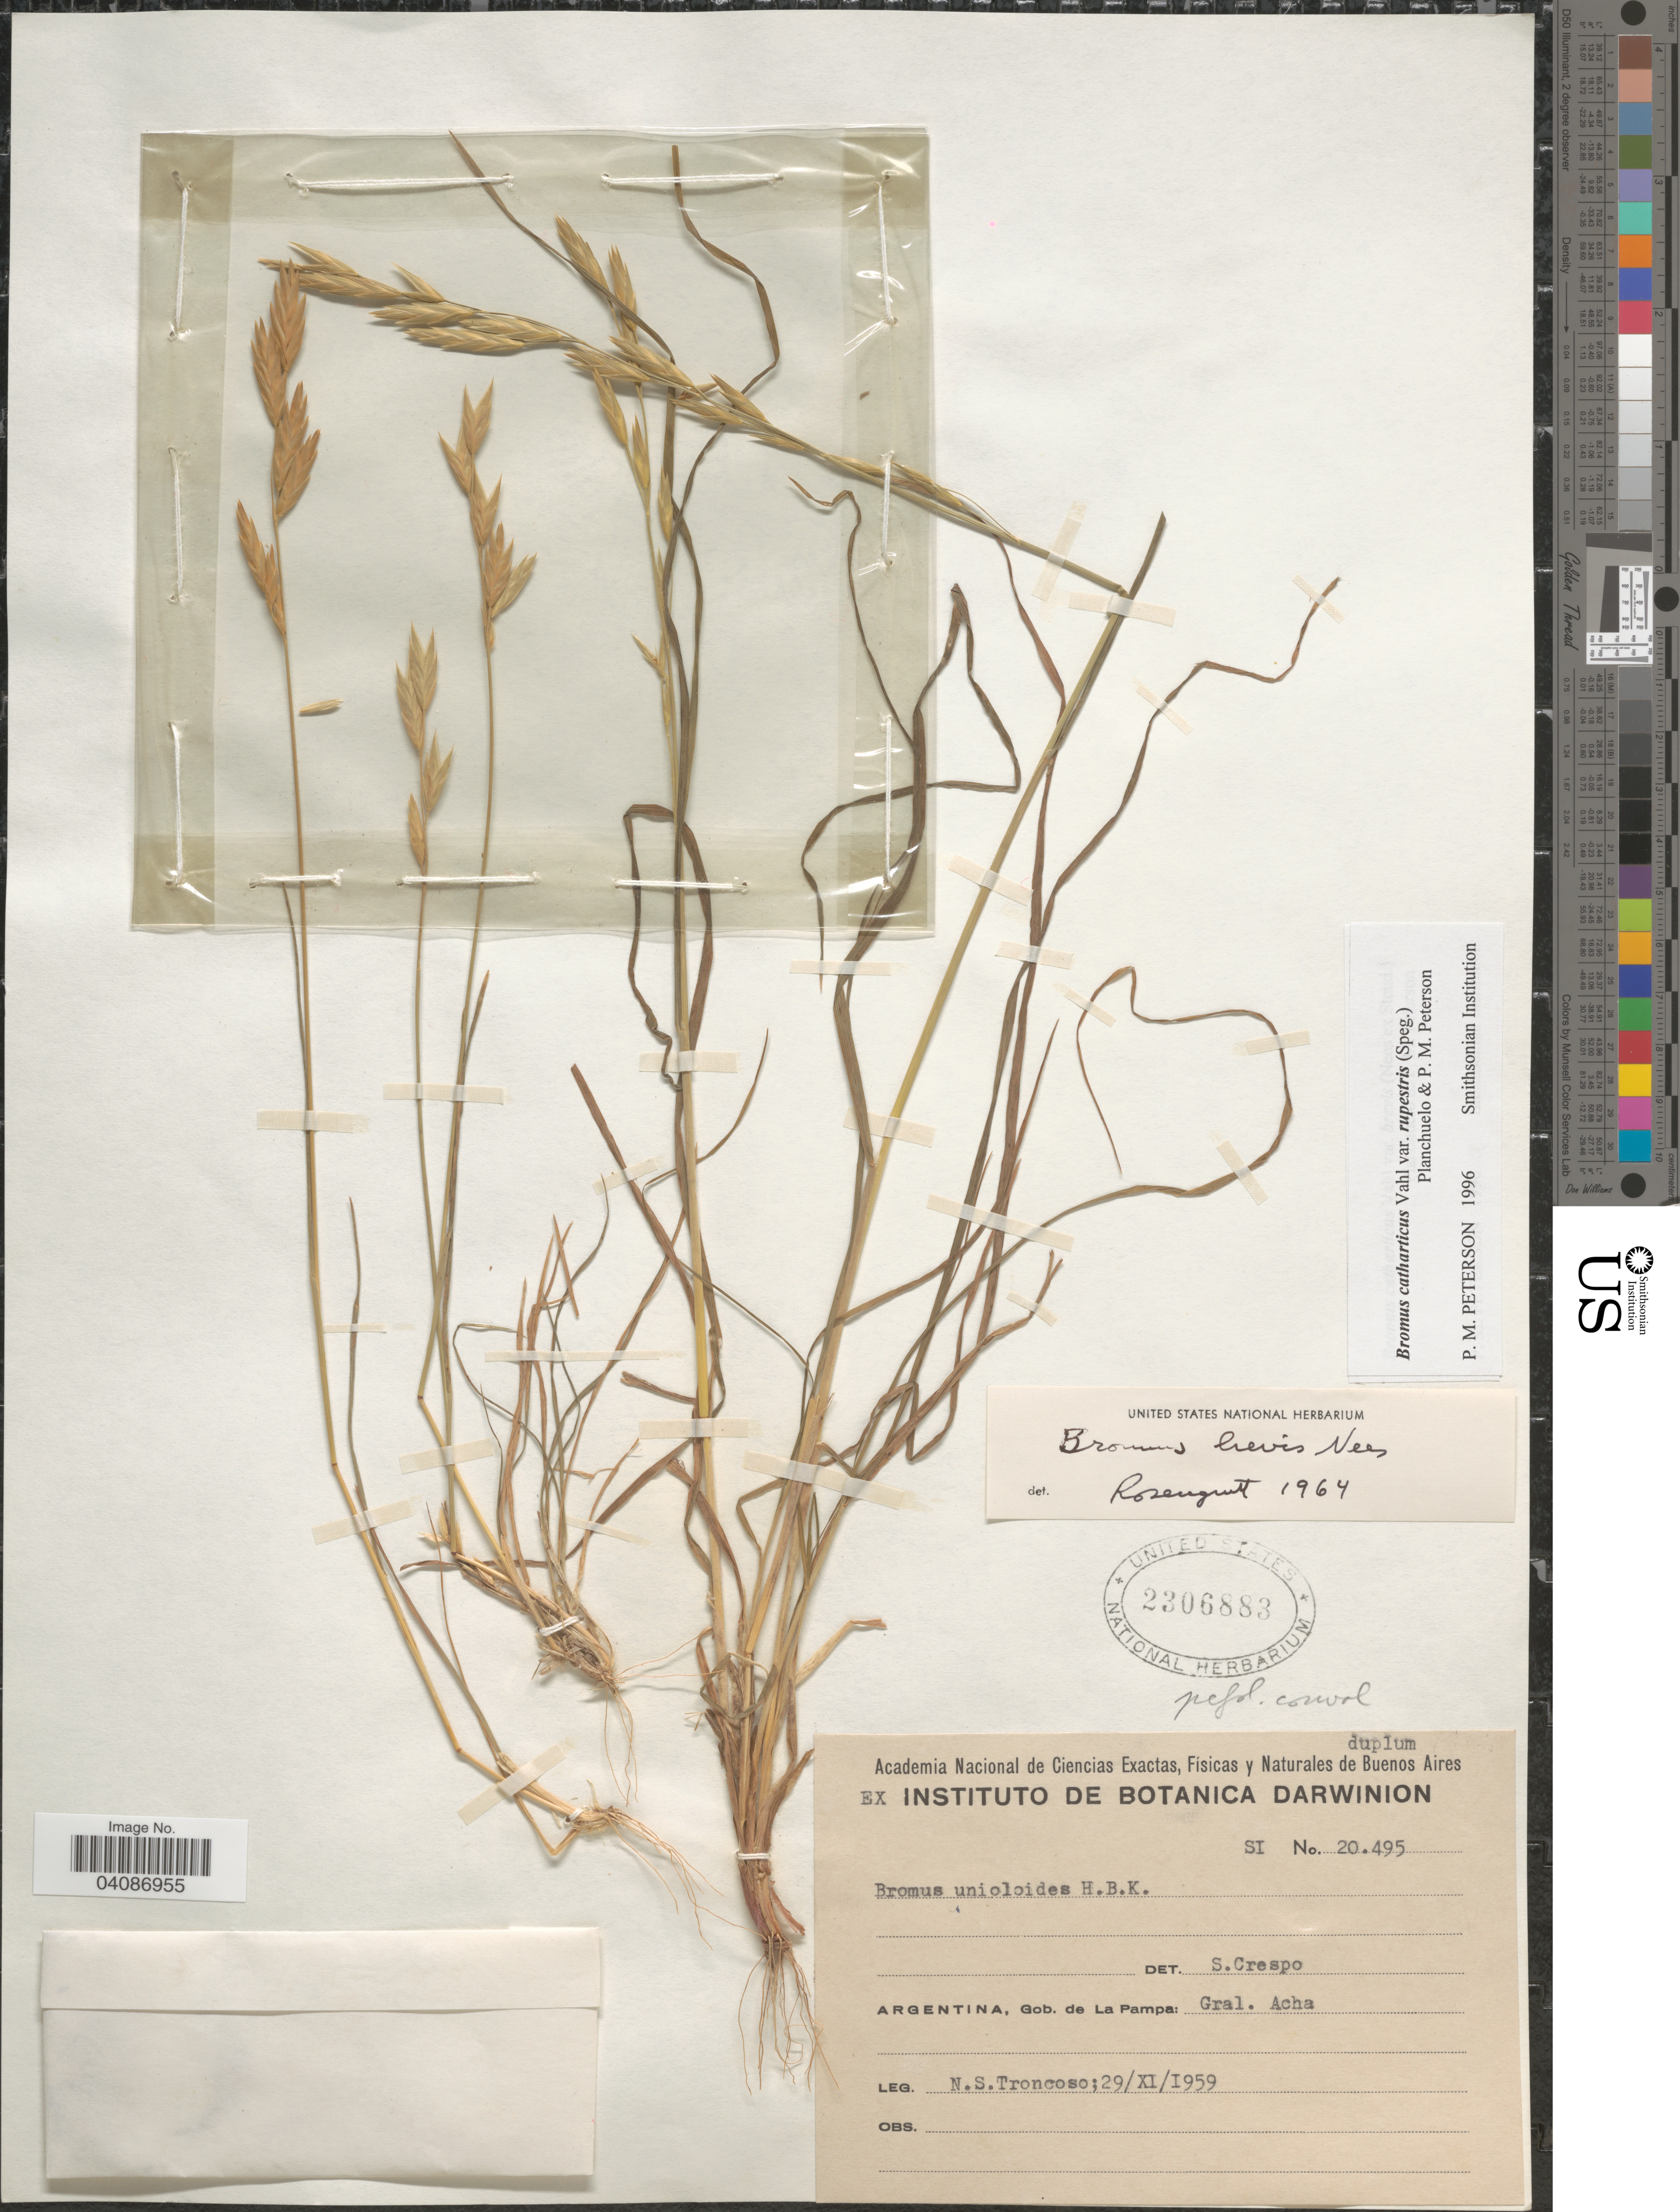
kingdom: Plantae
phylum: Tracheophyta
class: Liliopsida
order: Poales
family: Poaceae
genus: Bromus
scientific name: Bromus cebadilla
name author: Steud.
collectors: N. Troncoso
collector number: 20495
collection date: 1959-11-29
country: Argentina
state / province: La Pampa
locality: Gob. de La Pampa: Gral. Acha.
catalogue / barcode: US 2306883